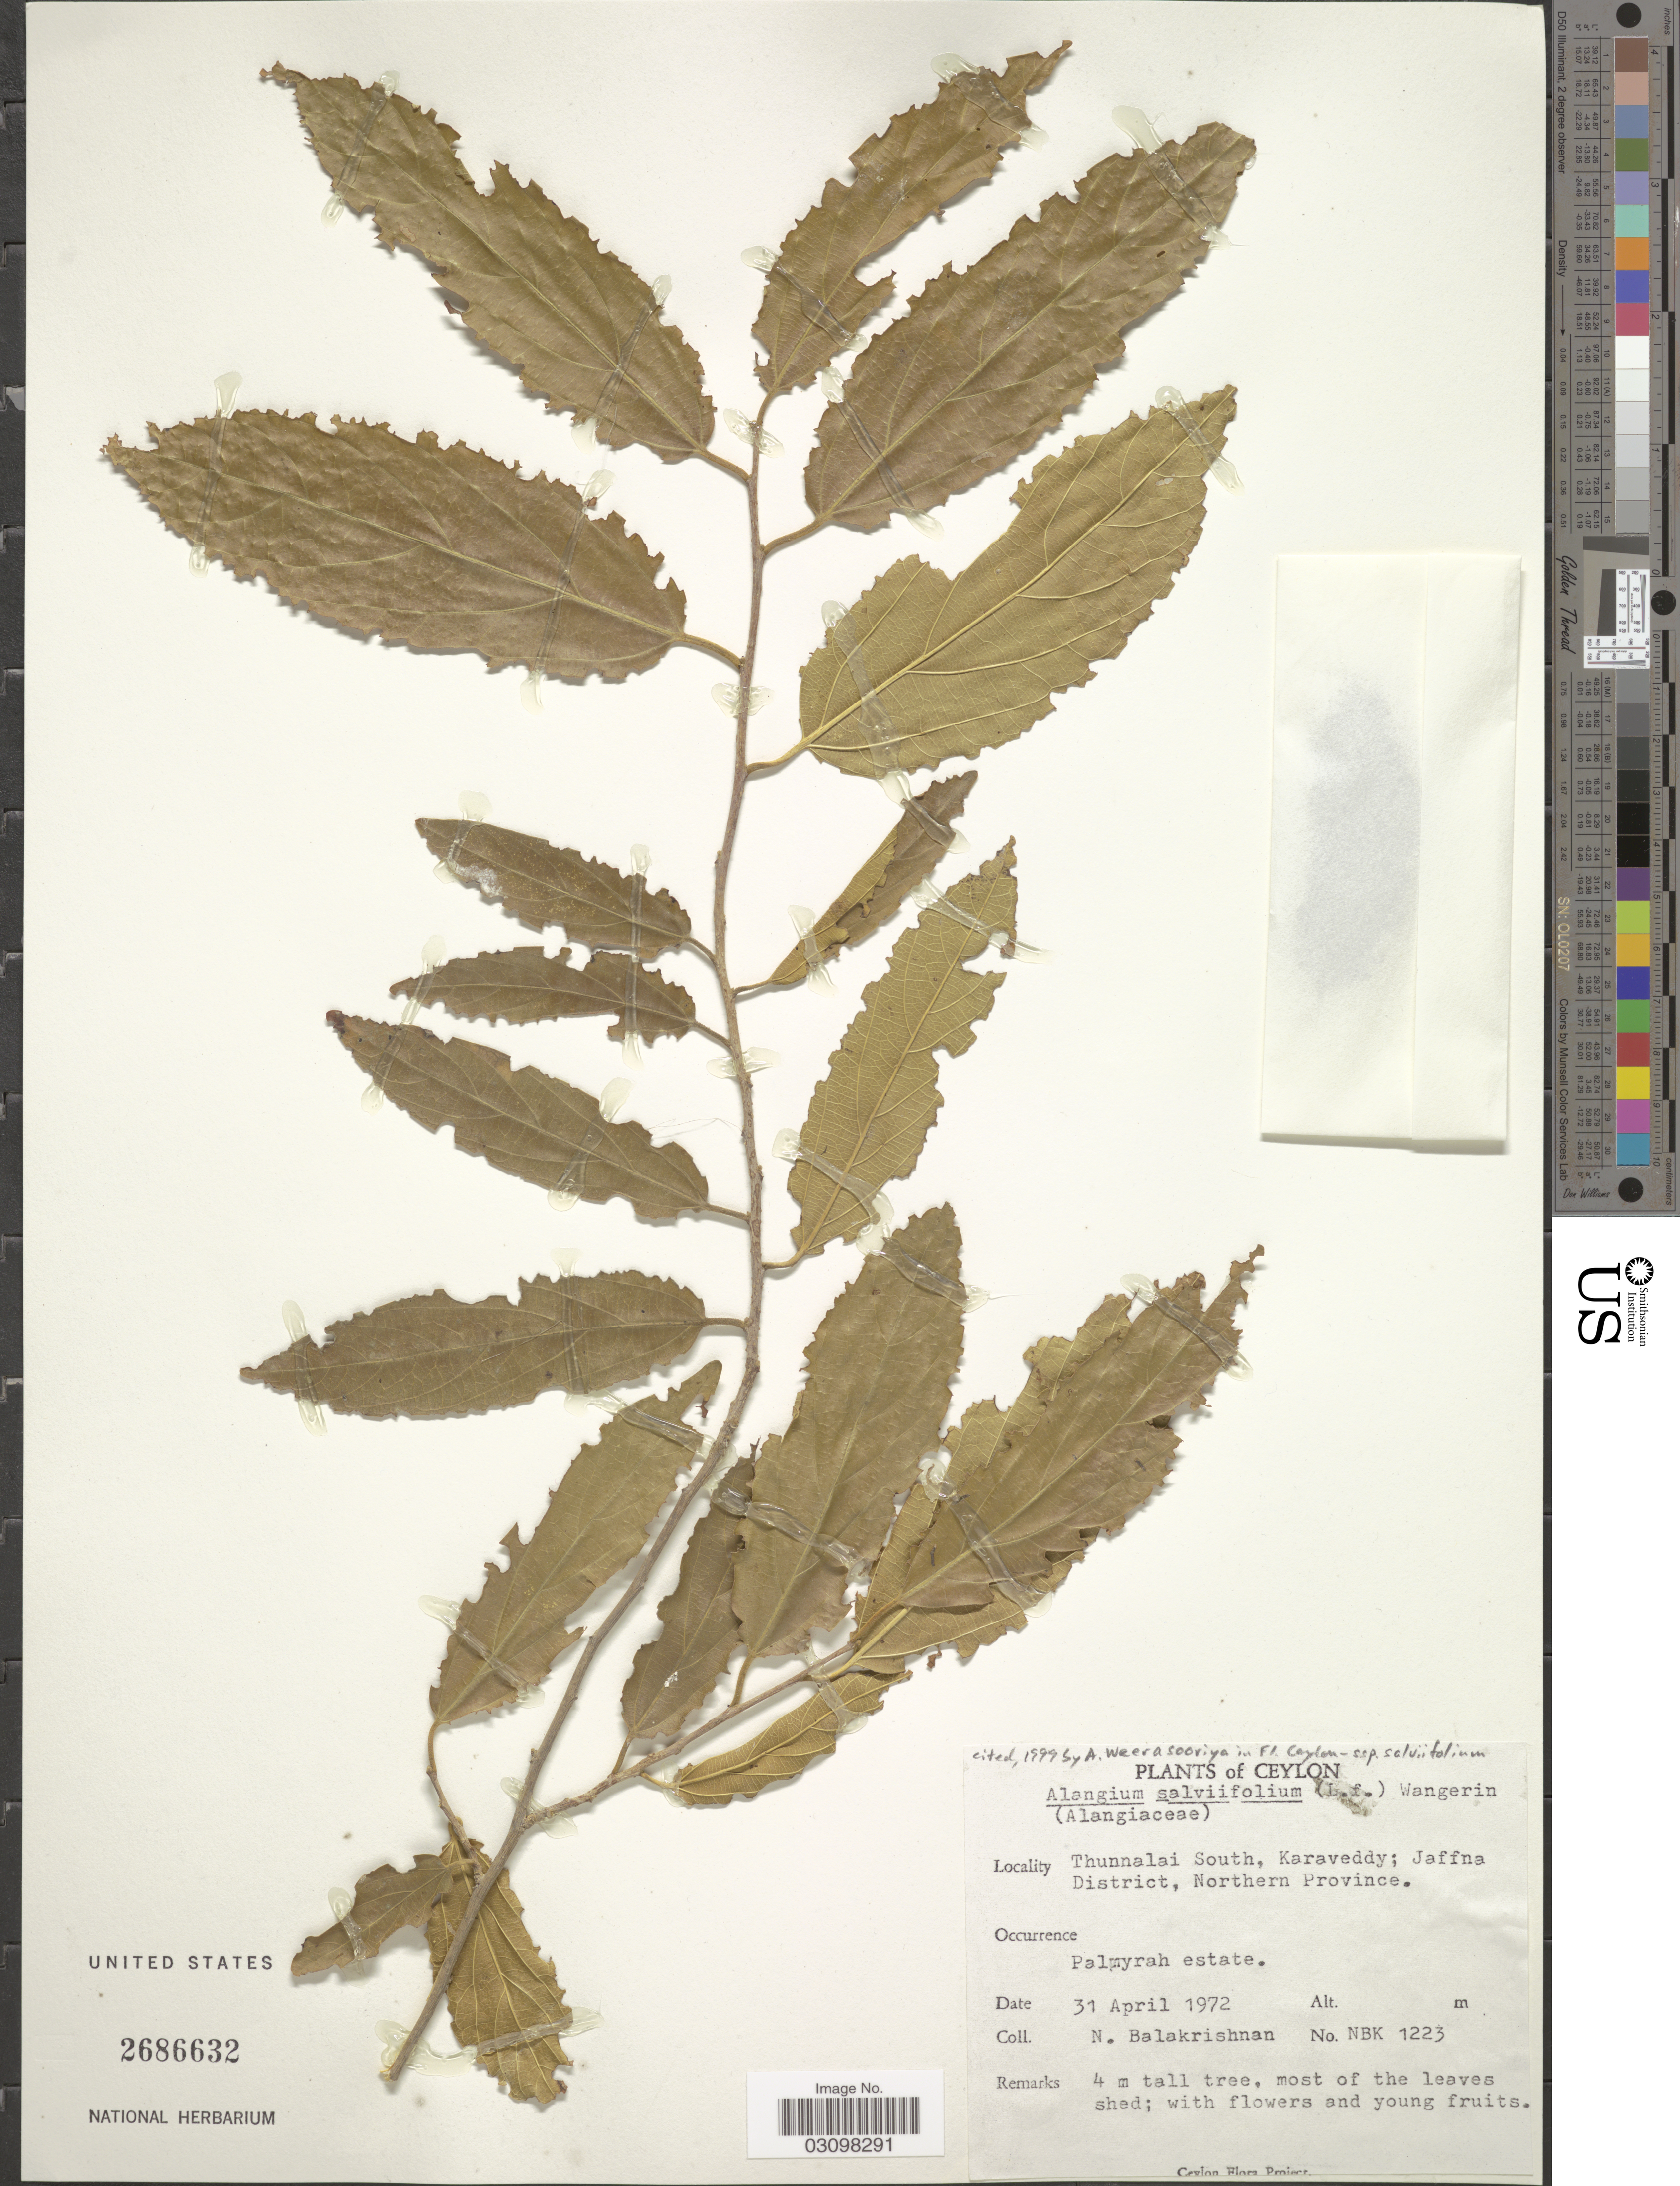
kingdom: Plantae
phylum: Tracheophyta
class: Magnoliopsida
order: Cornales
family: Cornaceae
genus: Alangium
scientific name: Alangium salviifolium subsp. salviifolium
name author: (L. f.) Wangerin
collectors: N. Balakrishnan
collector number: NBK 1223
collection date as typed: Transcribed d/m/y: 31/4/1972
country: Sri Lanka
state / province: Northern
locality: Ceylon. Thunnalai South, Karaveddy; Jaffna District. Palmyrah estate.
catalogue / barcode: US 2686632